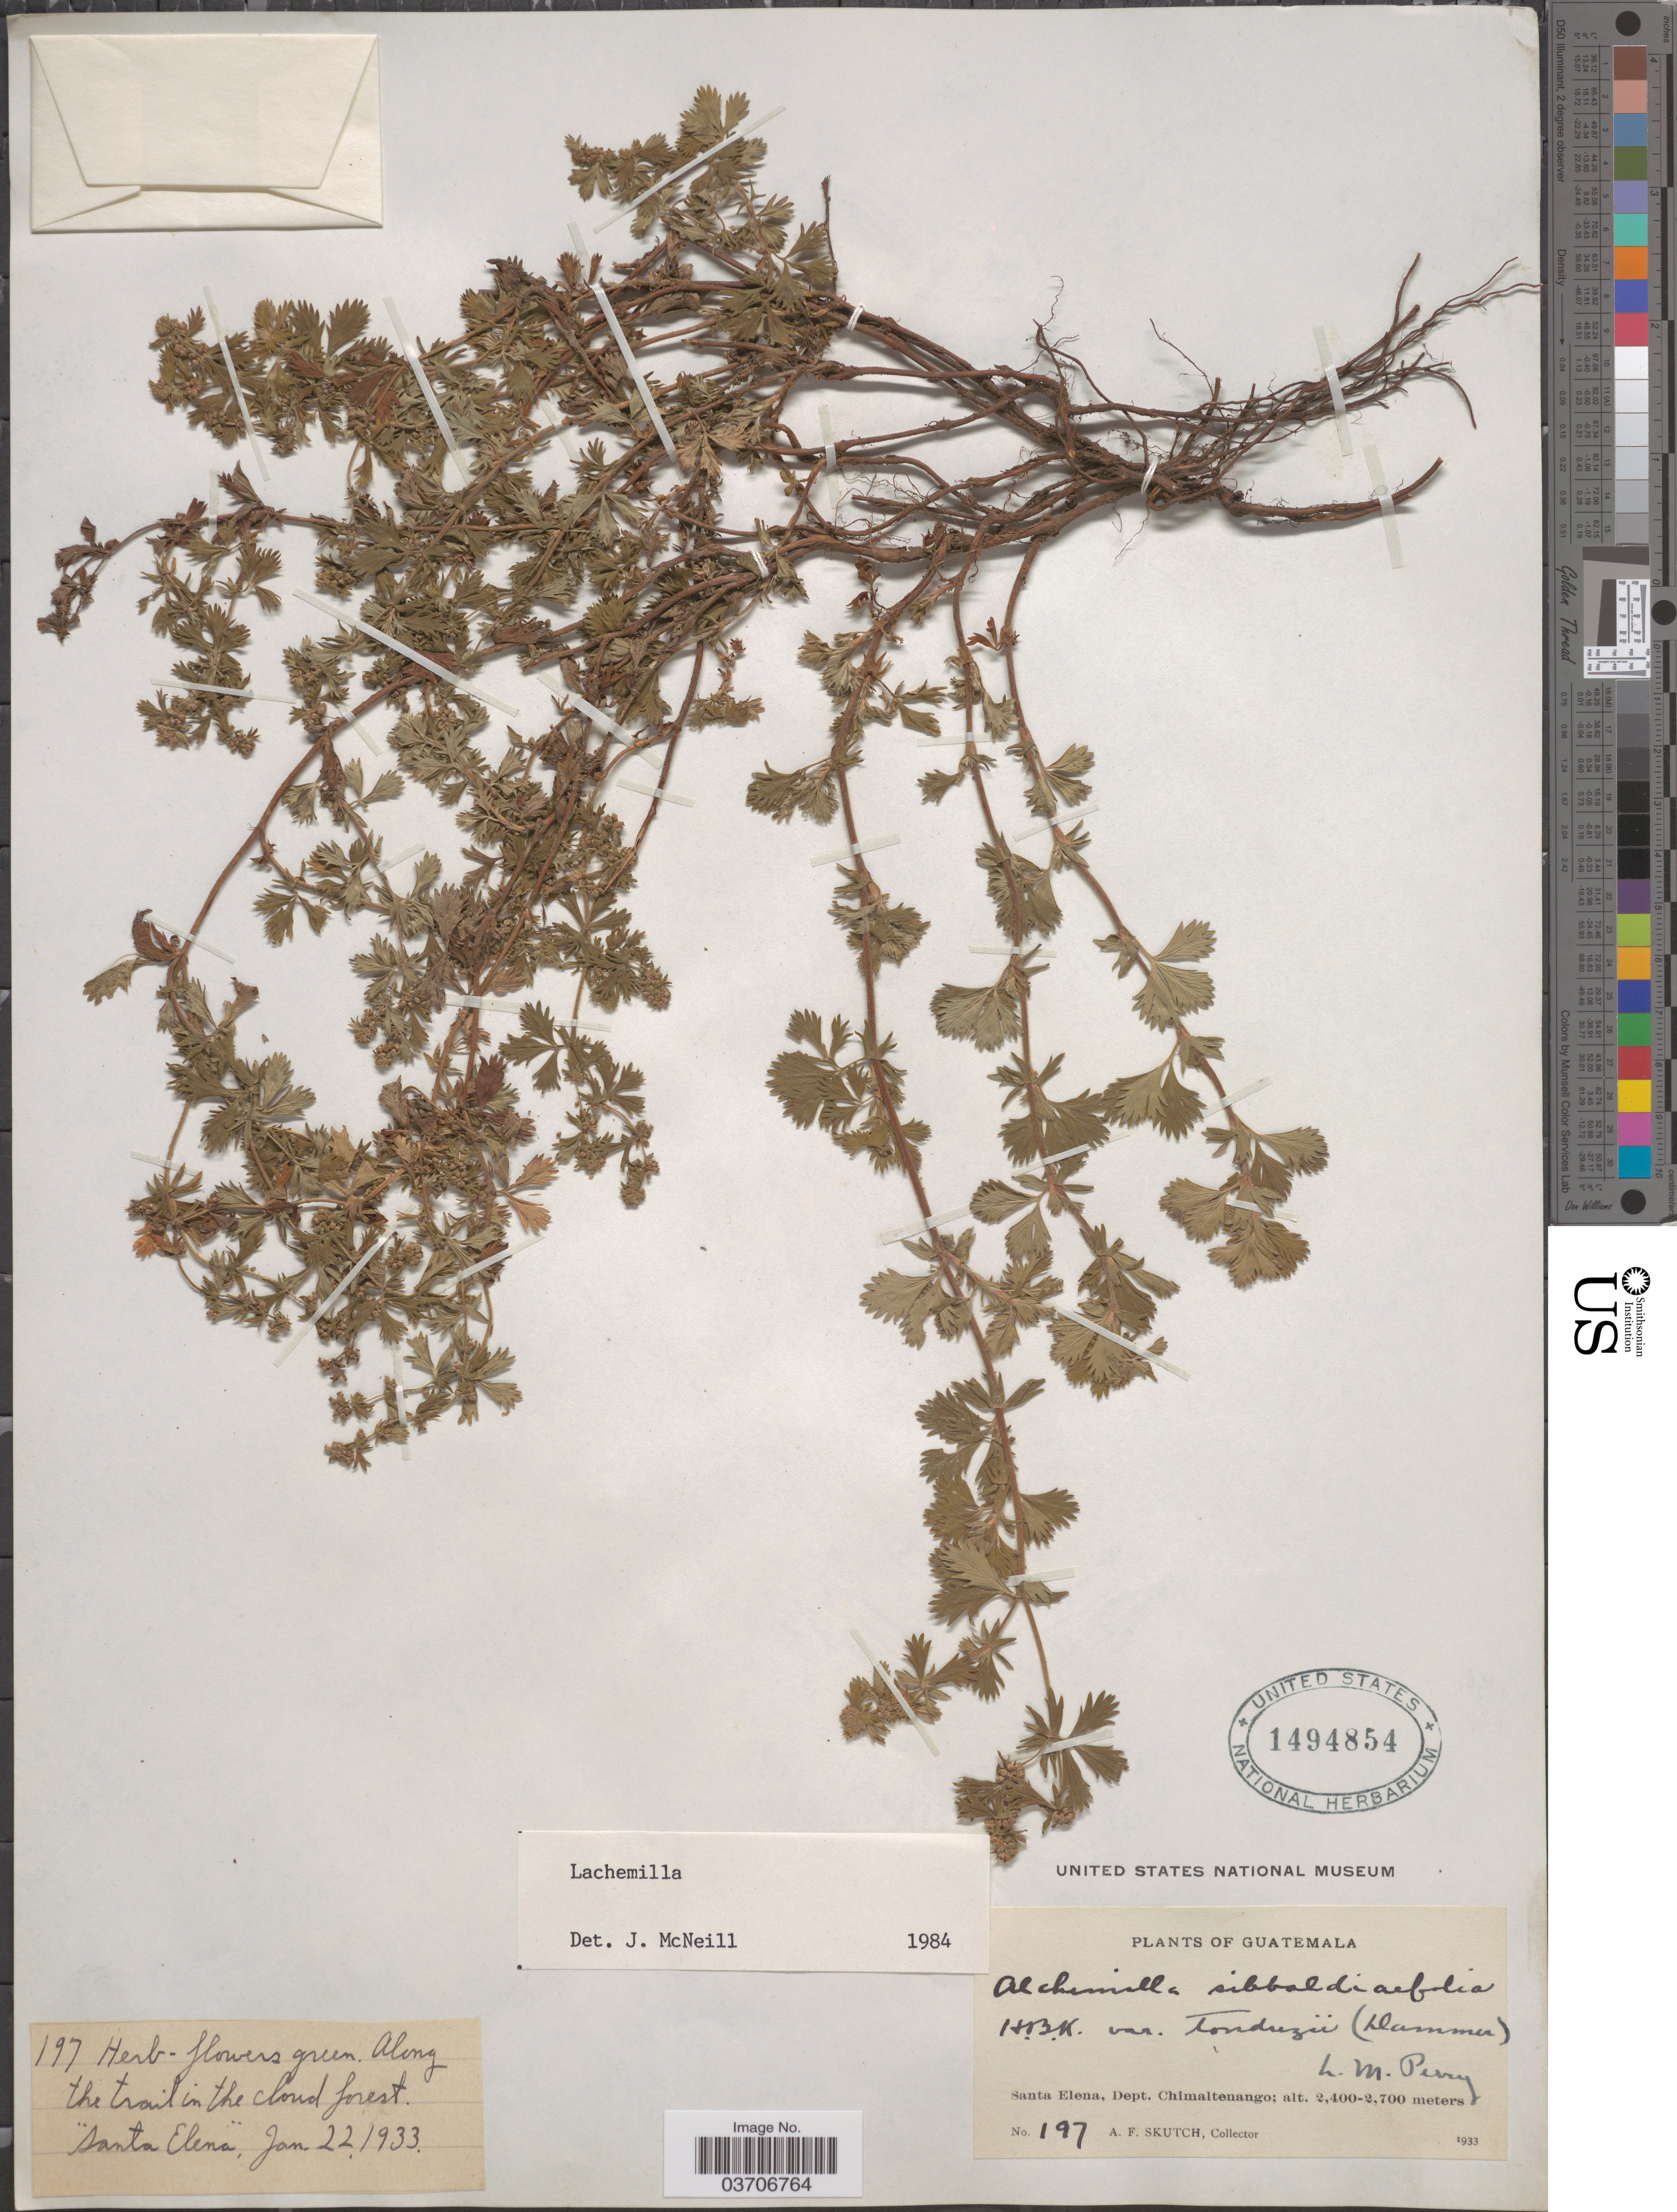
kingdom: Plantae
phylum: Tracheophyta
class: Magnoliopsida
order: Rosales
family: Rosaceae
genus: Lachemilla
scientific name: Lachemilla sp.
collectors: A. F. Skutch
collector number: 197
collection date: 1933-01-22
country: Guatemala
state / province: Chimaltenango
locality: Santa Elena, Dept. Chimaltenango.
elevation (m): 2400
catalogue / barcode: US 1494854